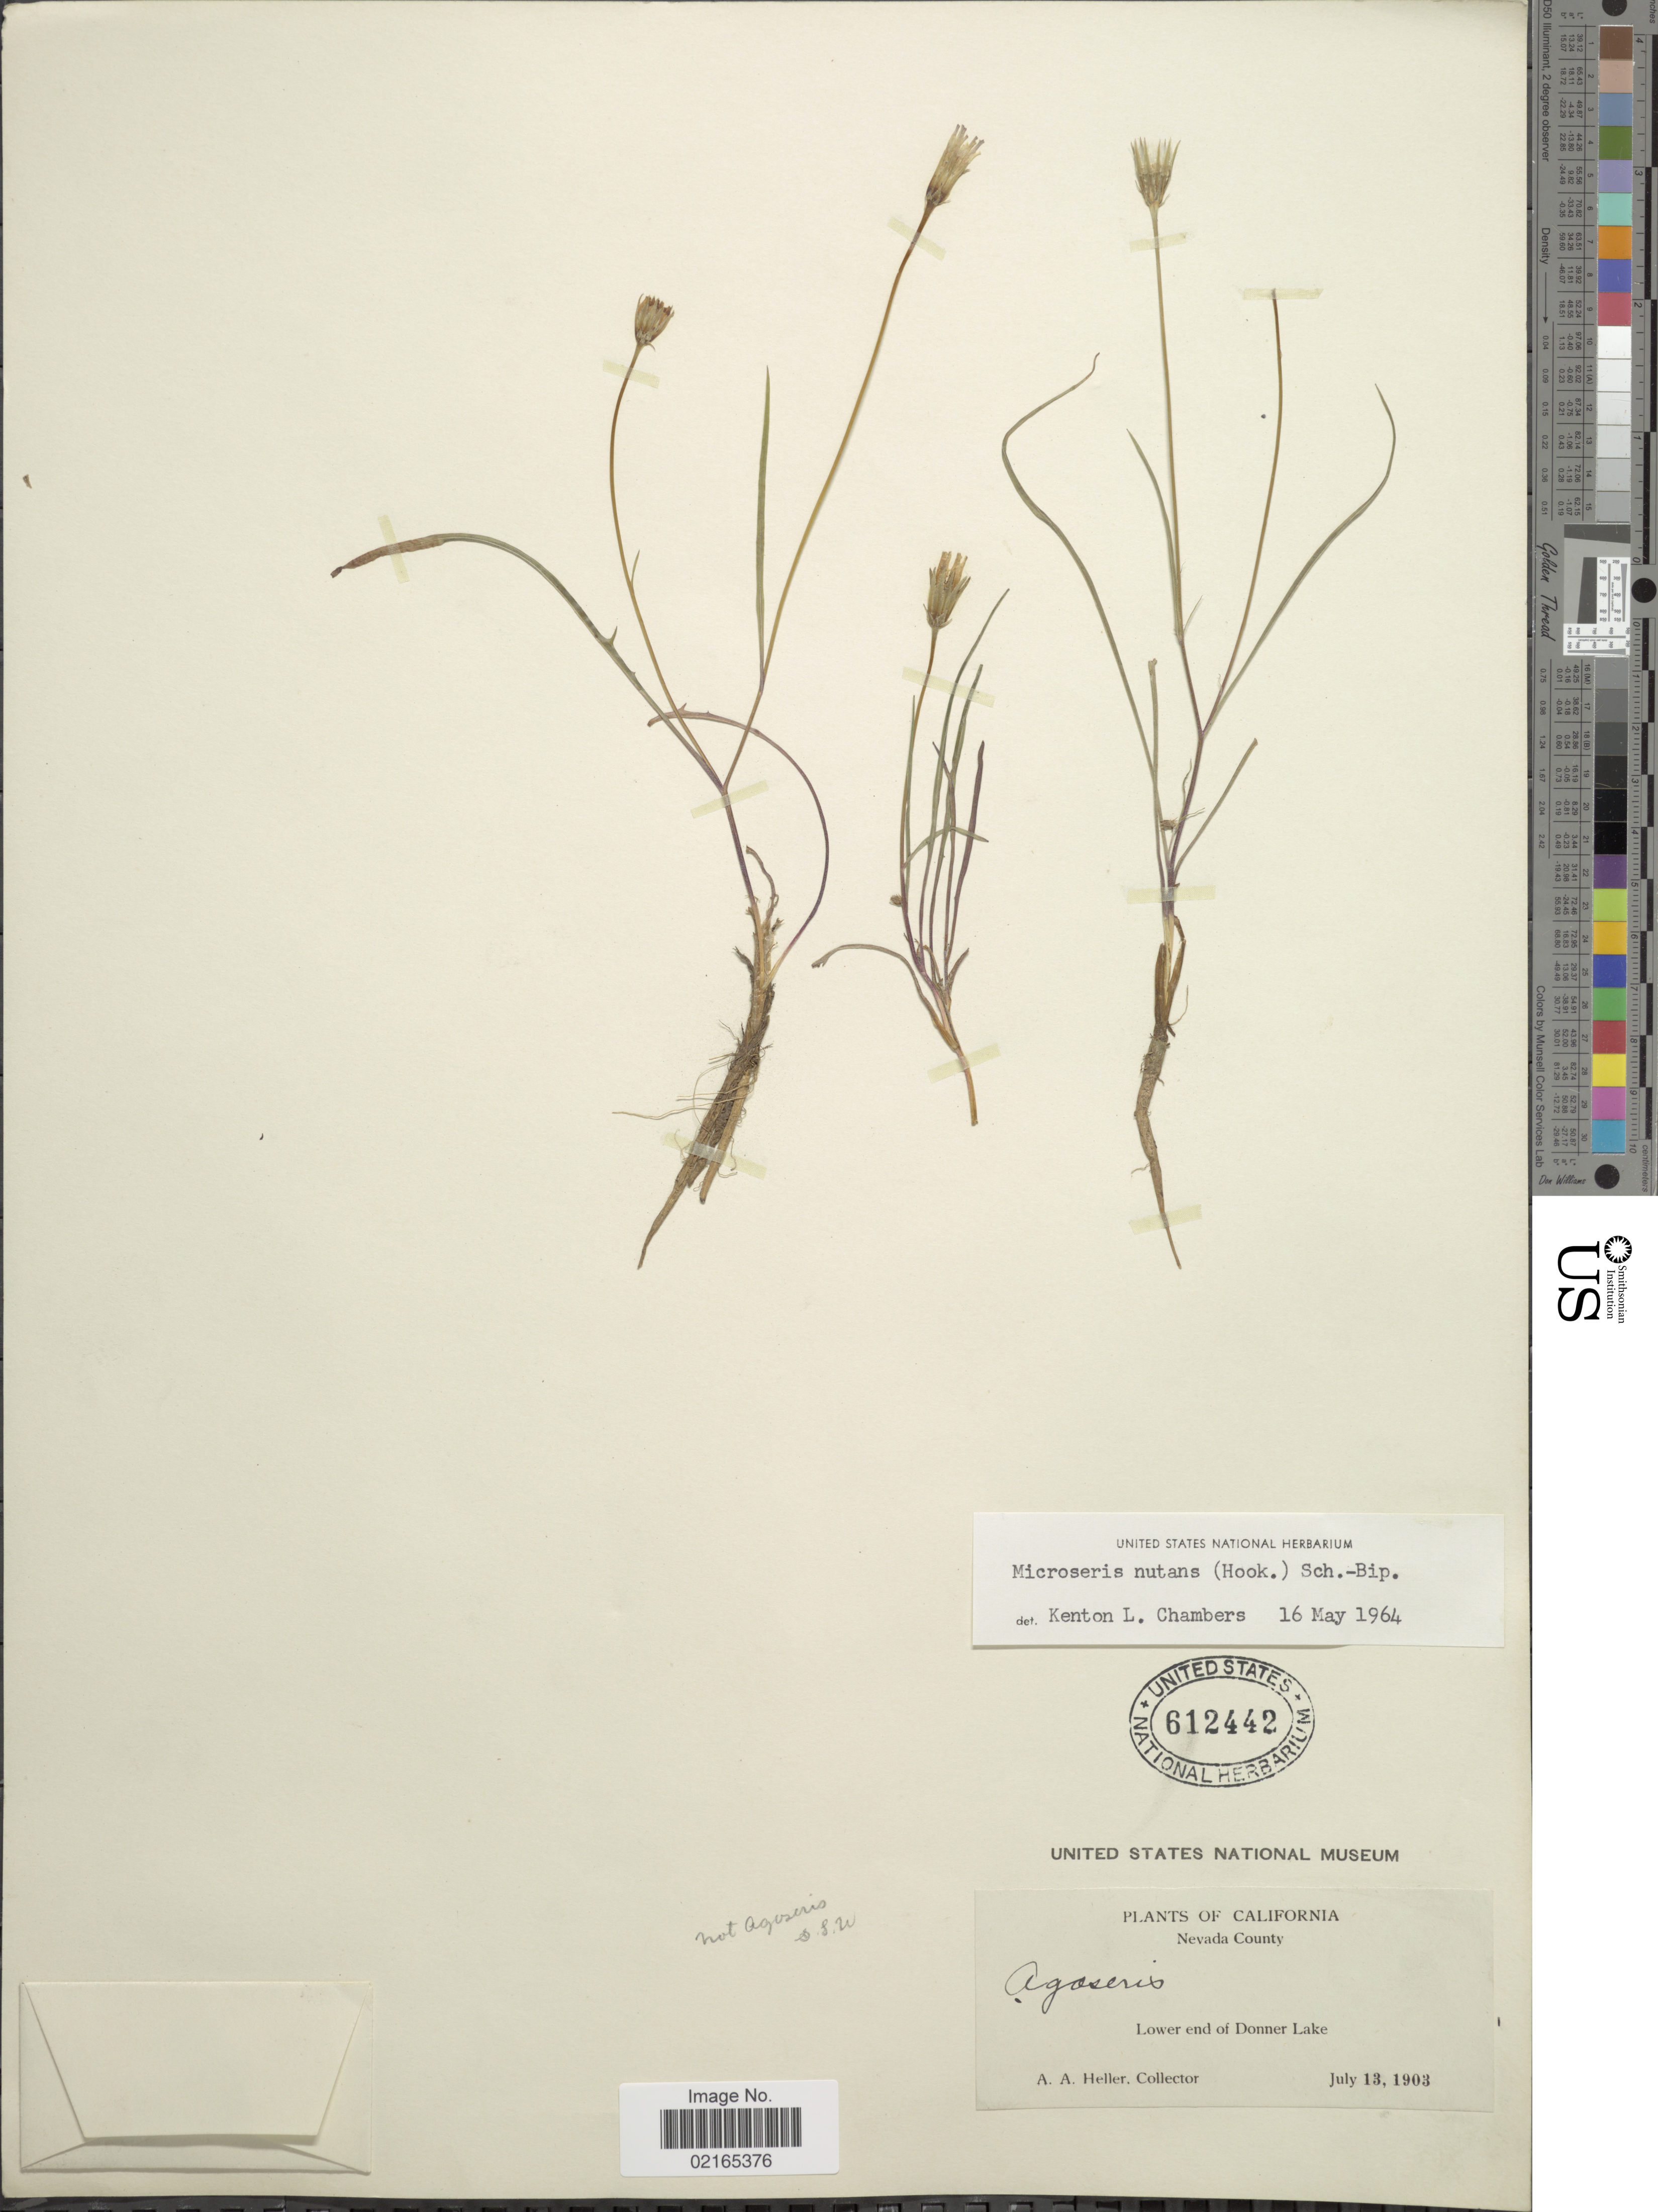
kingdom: Plantae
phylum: Tracheophyta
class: Magnoliopsida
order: Asterales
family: Asteraceae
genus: Microseris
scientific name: Microseris nutans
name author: (Hook.) Sch. Bip.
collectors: A. A. Heller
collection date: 1903-07-13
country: United States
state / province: California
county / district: Nevada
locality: Nevada County, lower end of Donner Lake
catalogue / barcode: US 612442